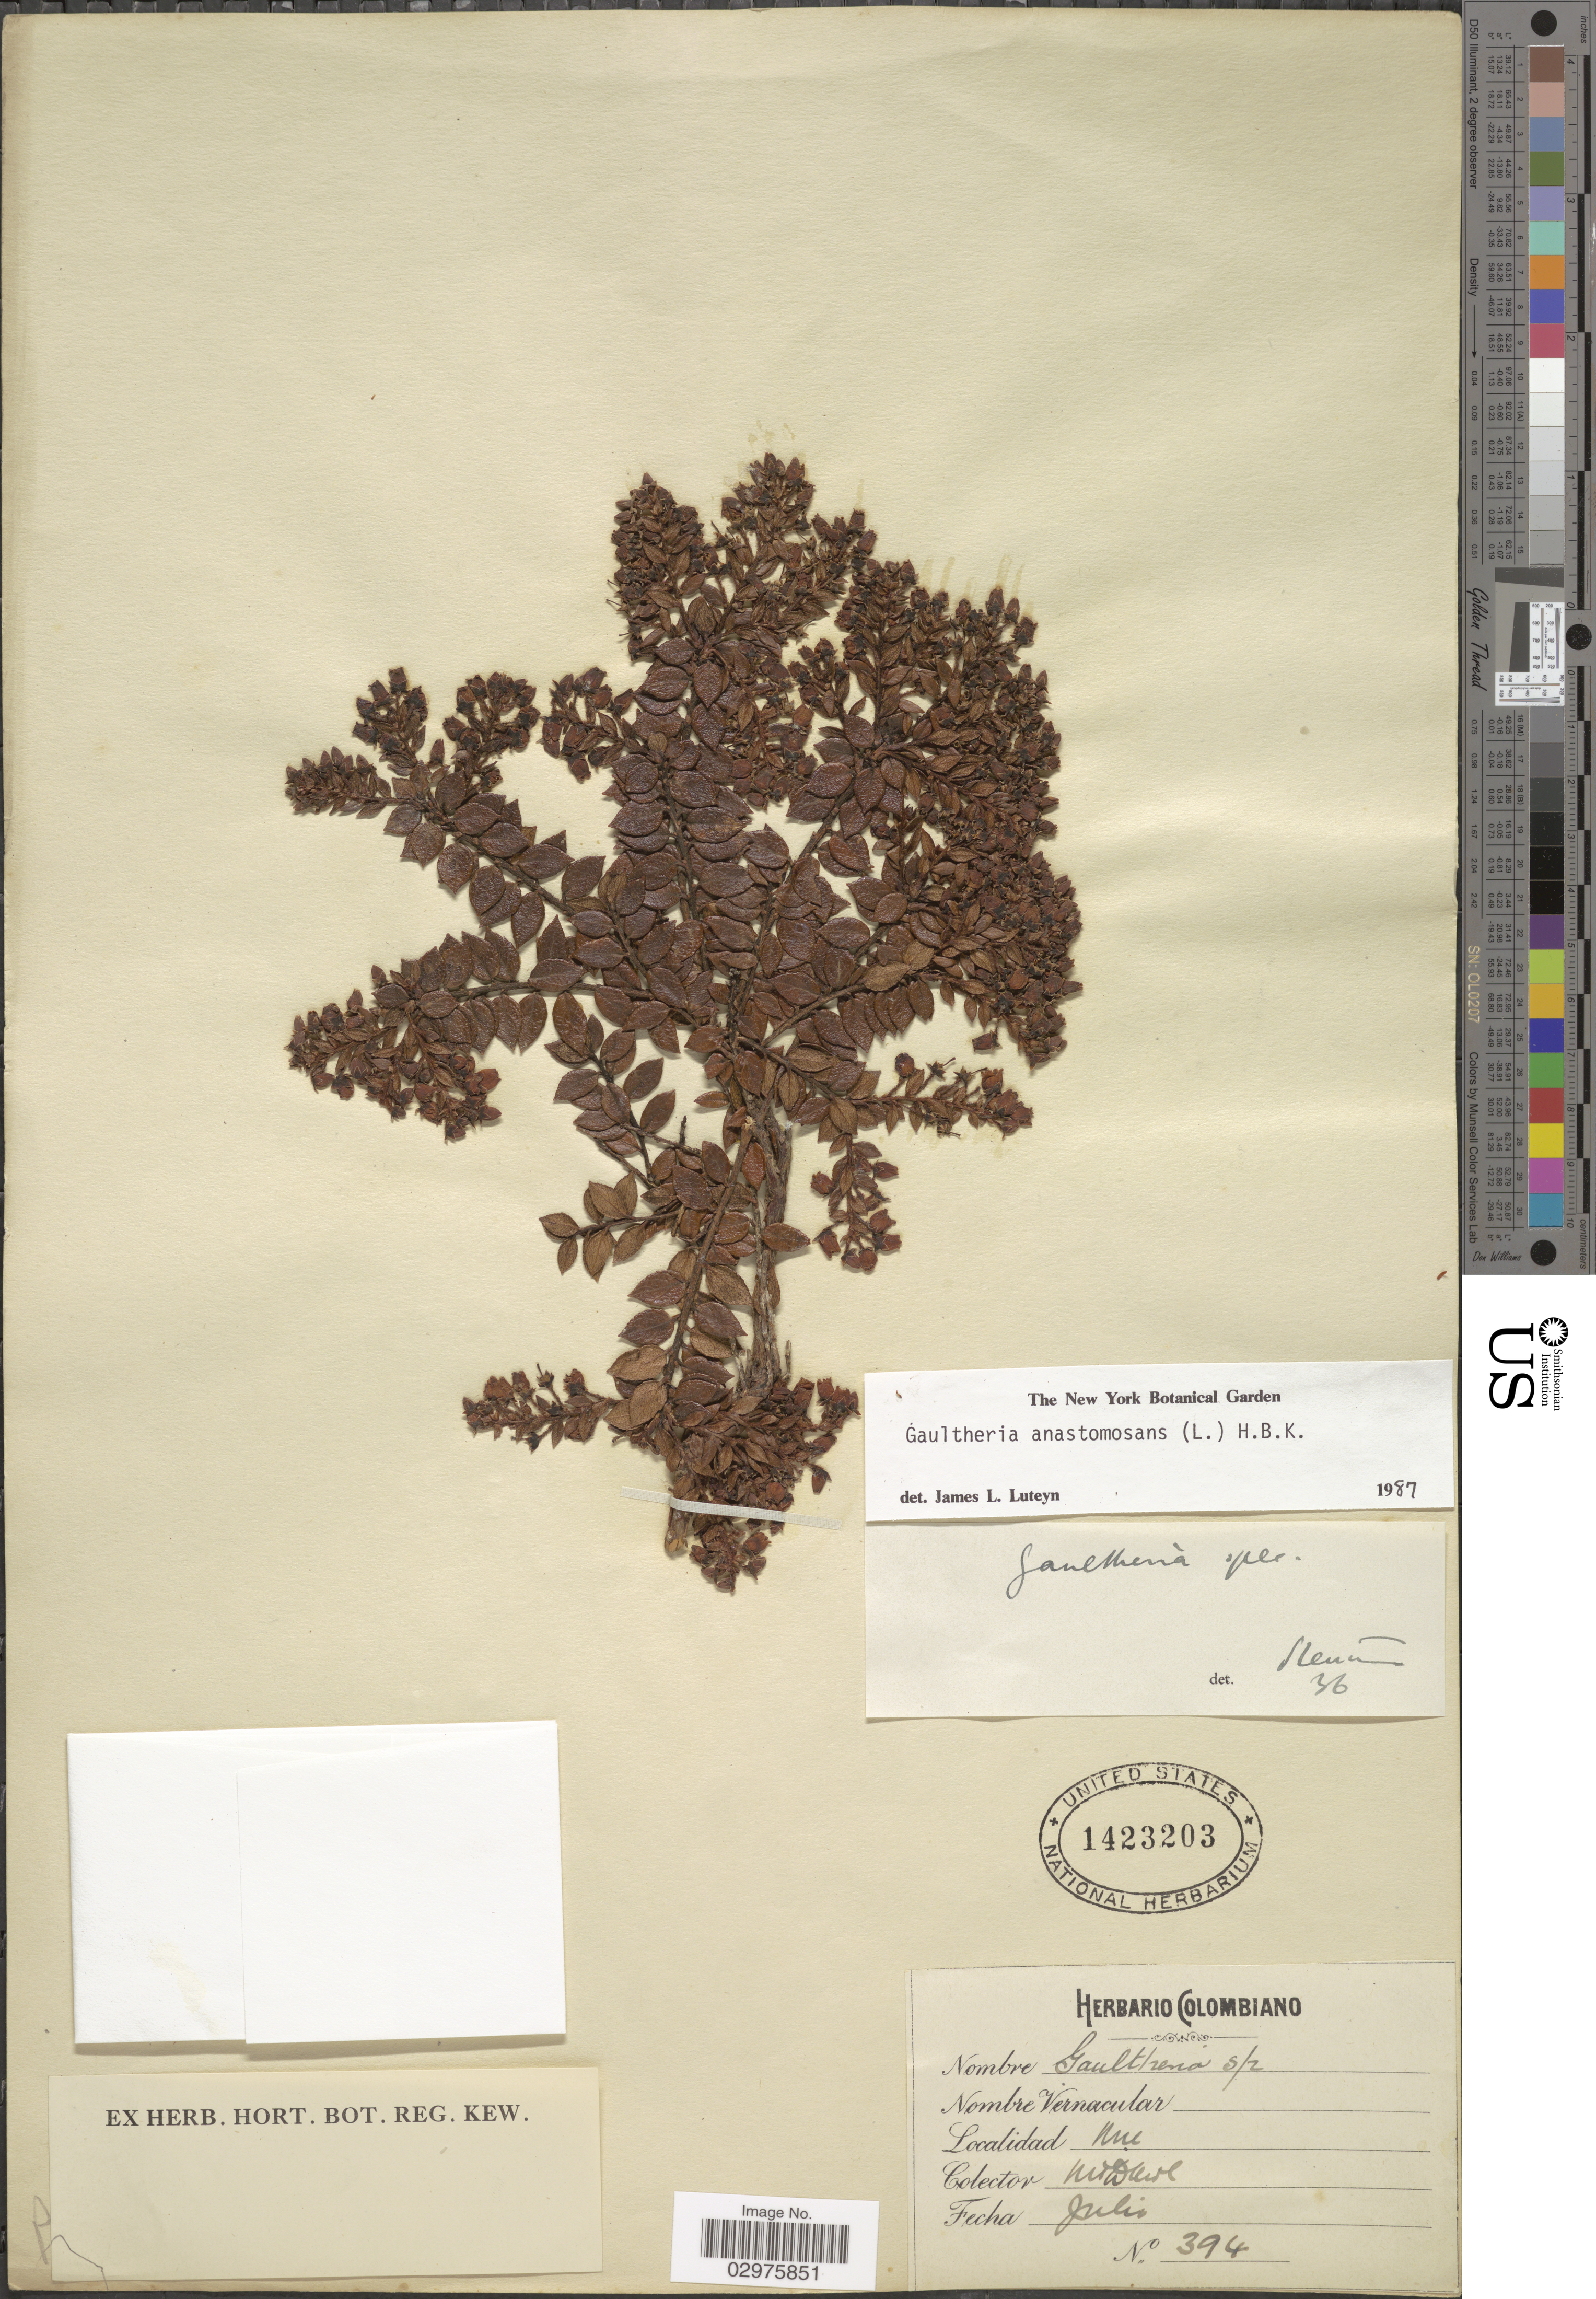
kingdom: Plantae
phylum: Tracheophyta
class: Magnoliopsida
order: Ericales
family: Ericaceae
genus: Gaultheria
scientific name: Gaultheria anastomosans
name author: (L. f.) Kunth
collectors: M. T. Dawe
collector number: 394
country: Colombia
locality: Nue [interpreted].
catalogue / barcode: US 1423203